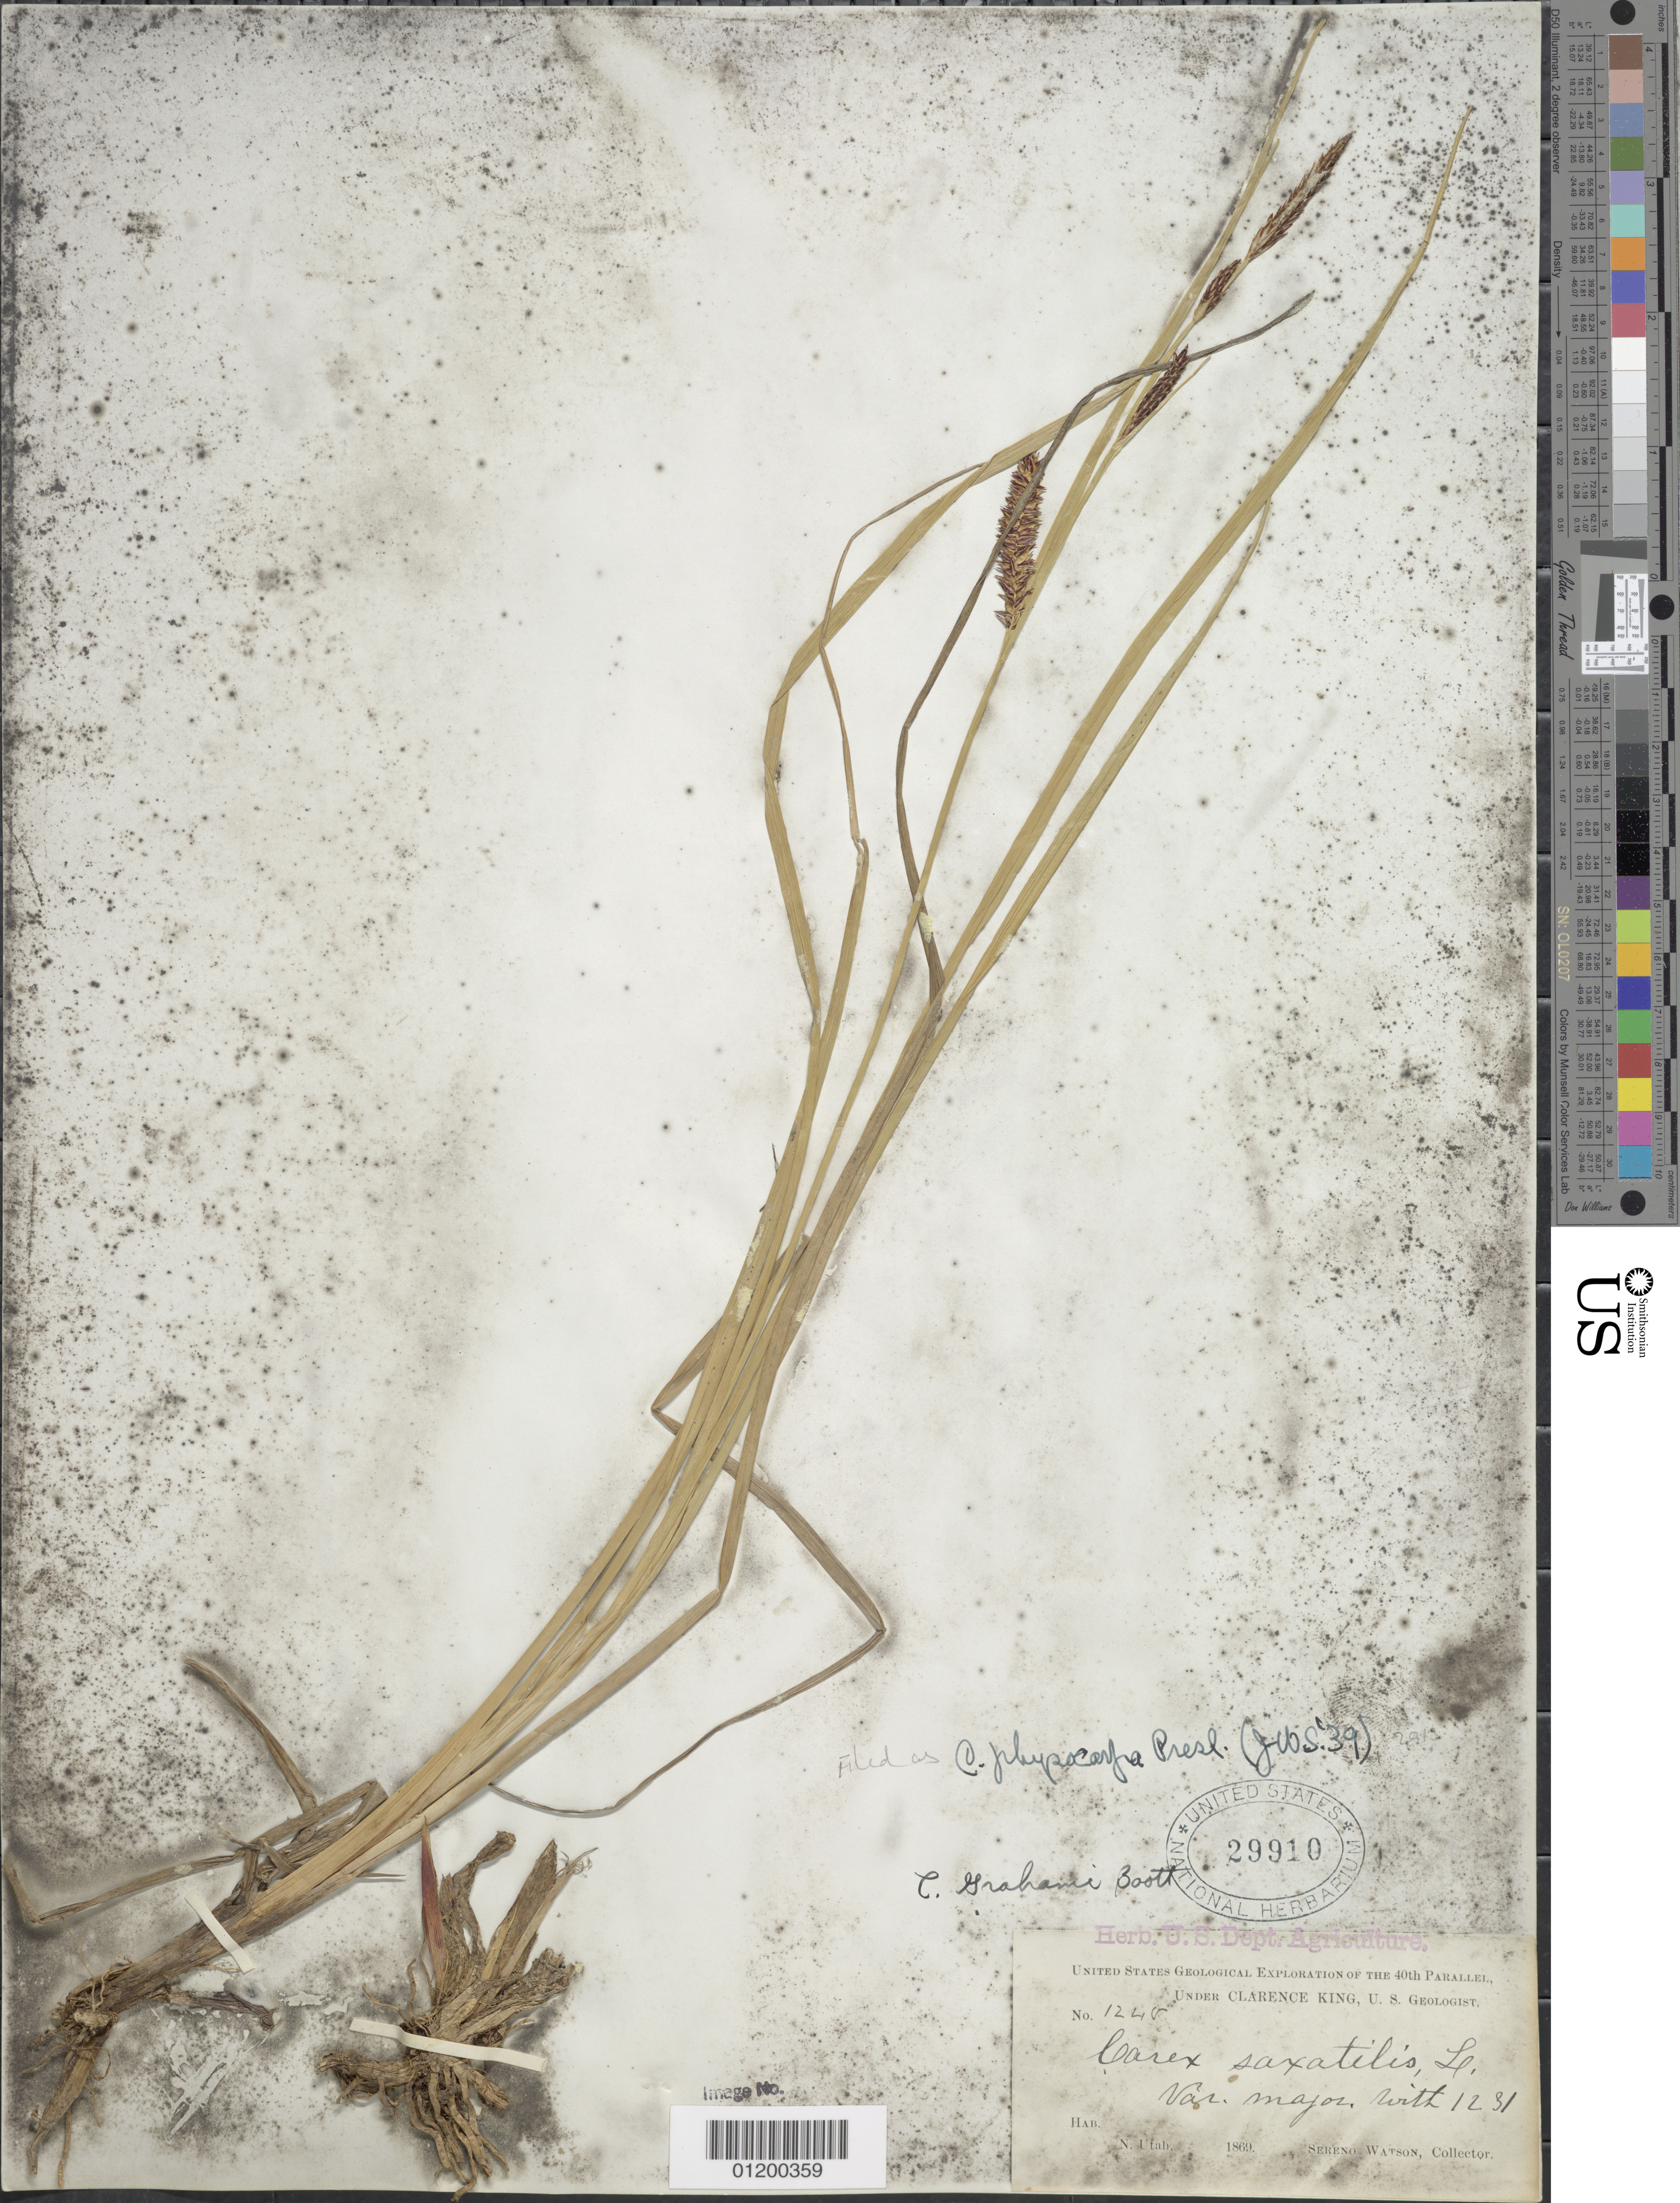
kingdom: Plantae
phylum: Tracheophyta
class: Liliopsida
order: Poales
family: Cyperaceae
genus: Carex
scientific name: Carex saxatilis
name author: L.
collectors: S. Watson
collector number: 1248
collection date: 1869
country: United States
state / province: Utah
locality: N. Utah.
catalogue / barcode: US 29910